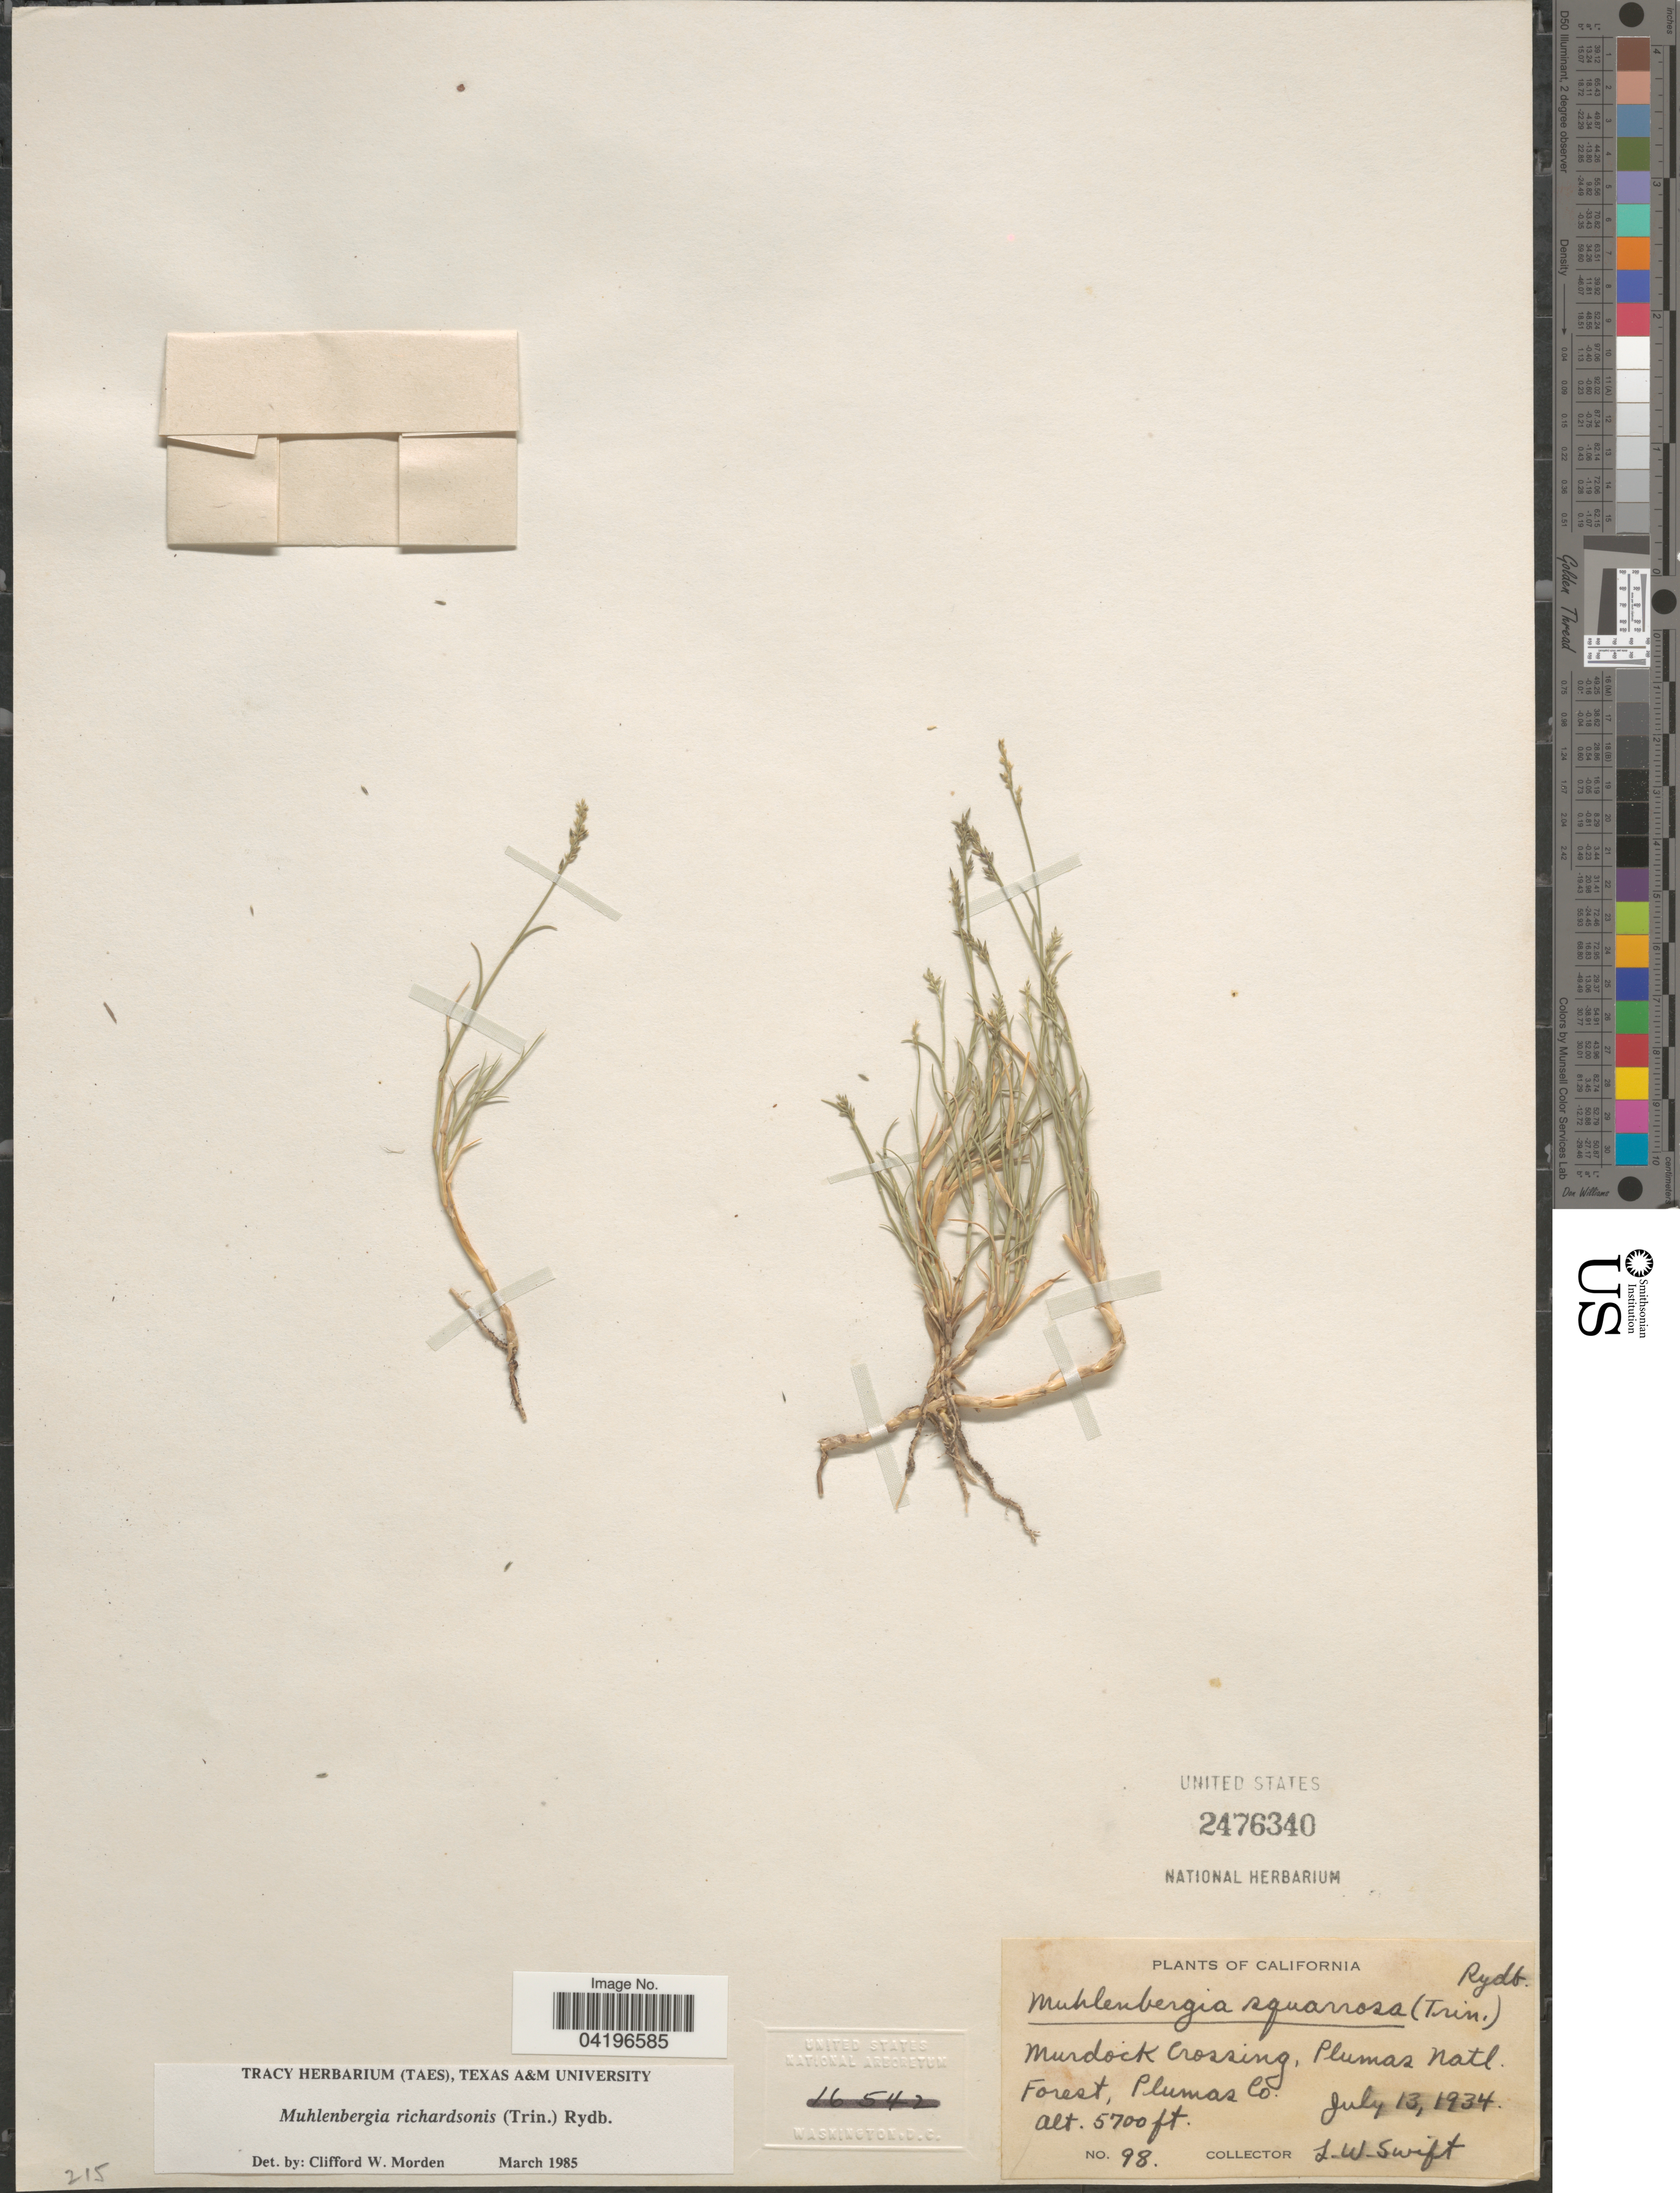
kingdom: Plantae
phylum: Tracheophyta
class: Liliopsida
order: Poales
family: Poaceae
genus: Muhlenbergia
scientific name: Muhlenbergia richardsonis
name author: (Trin.) Rydb.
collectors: L. Swift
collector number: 98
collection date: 1934-07-13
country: United States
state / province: California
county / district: Plumas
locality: Murdock Crossing, Plumas Natl. Forest, Plumas Co.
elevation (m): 1737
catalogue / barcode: US 2476340